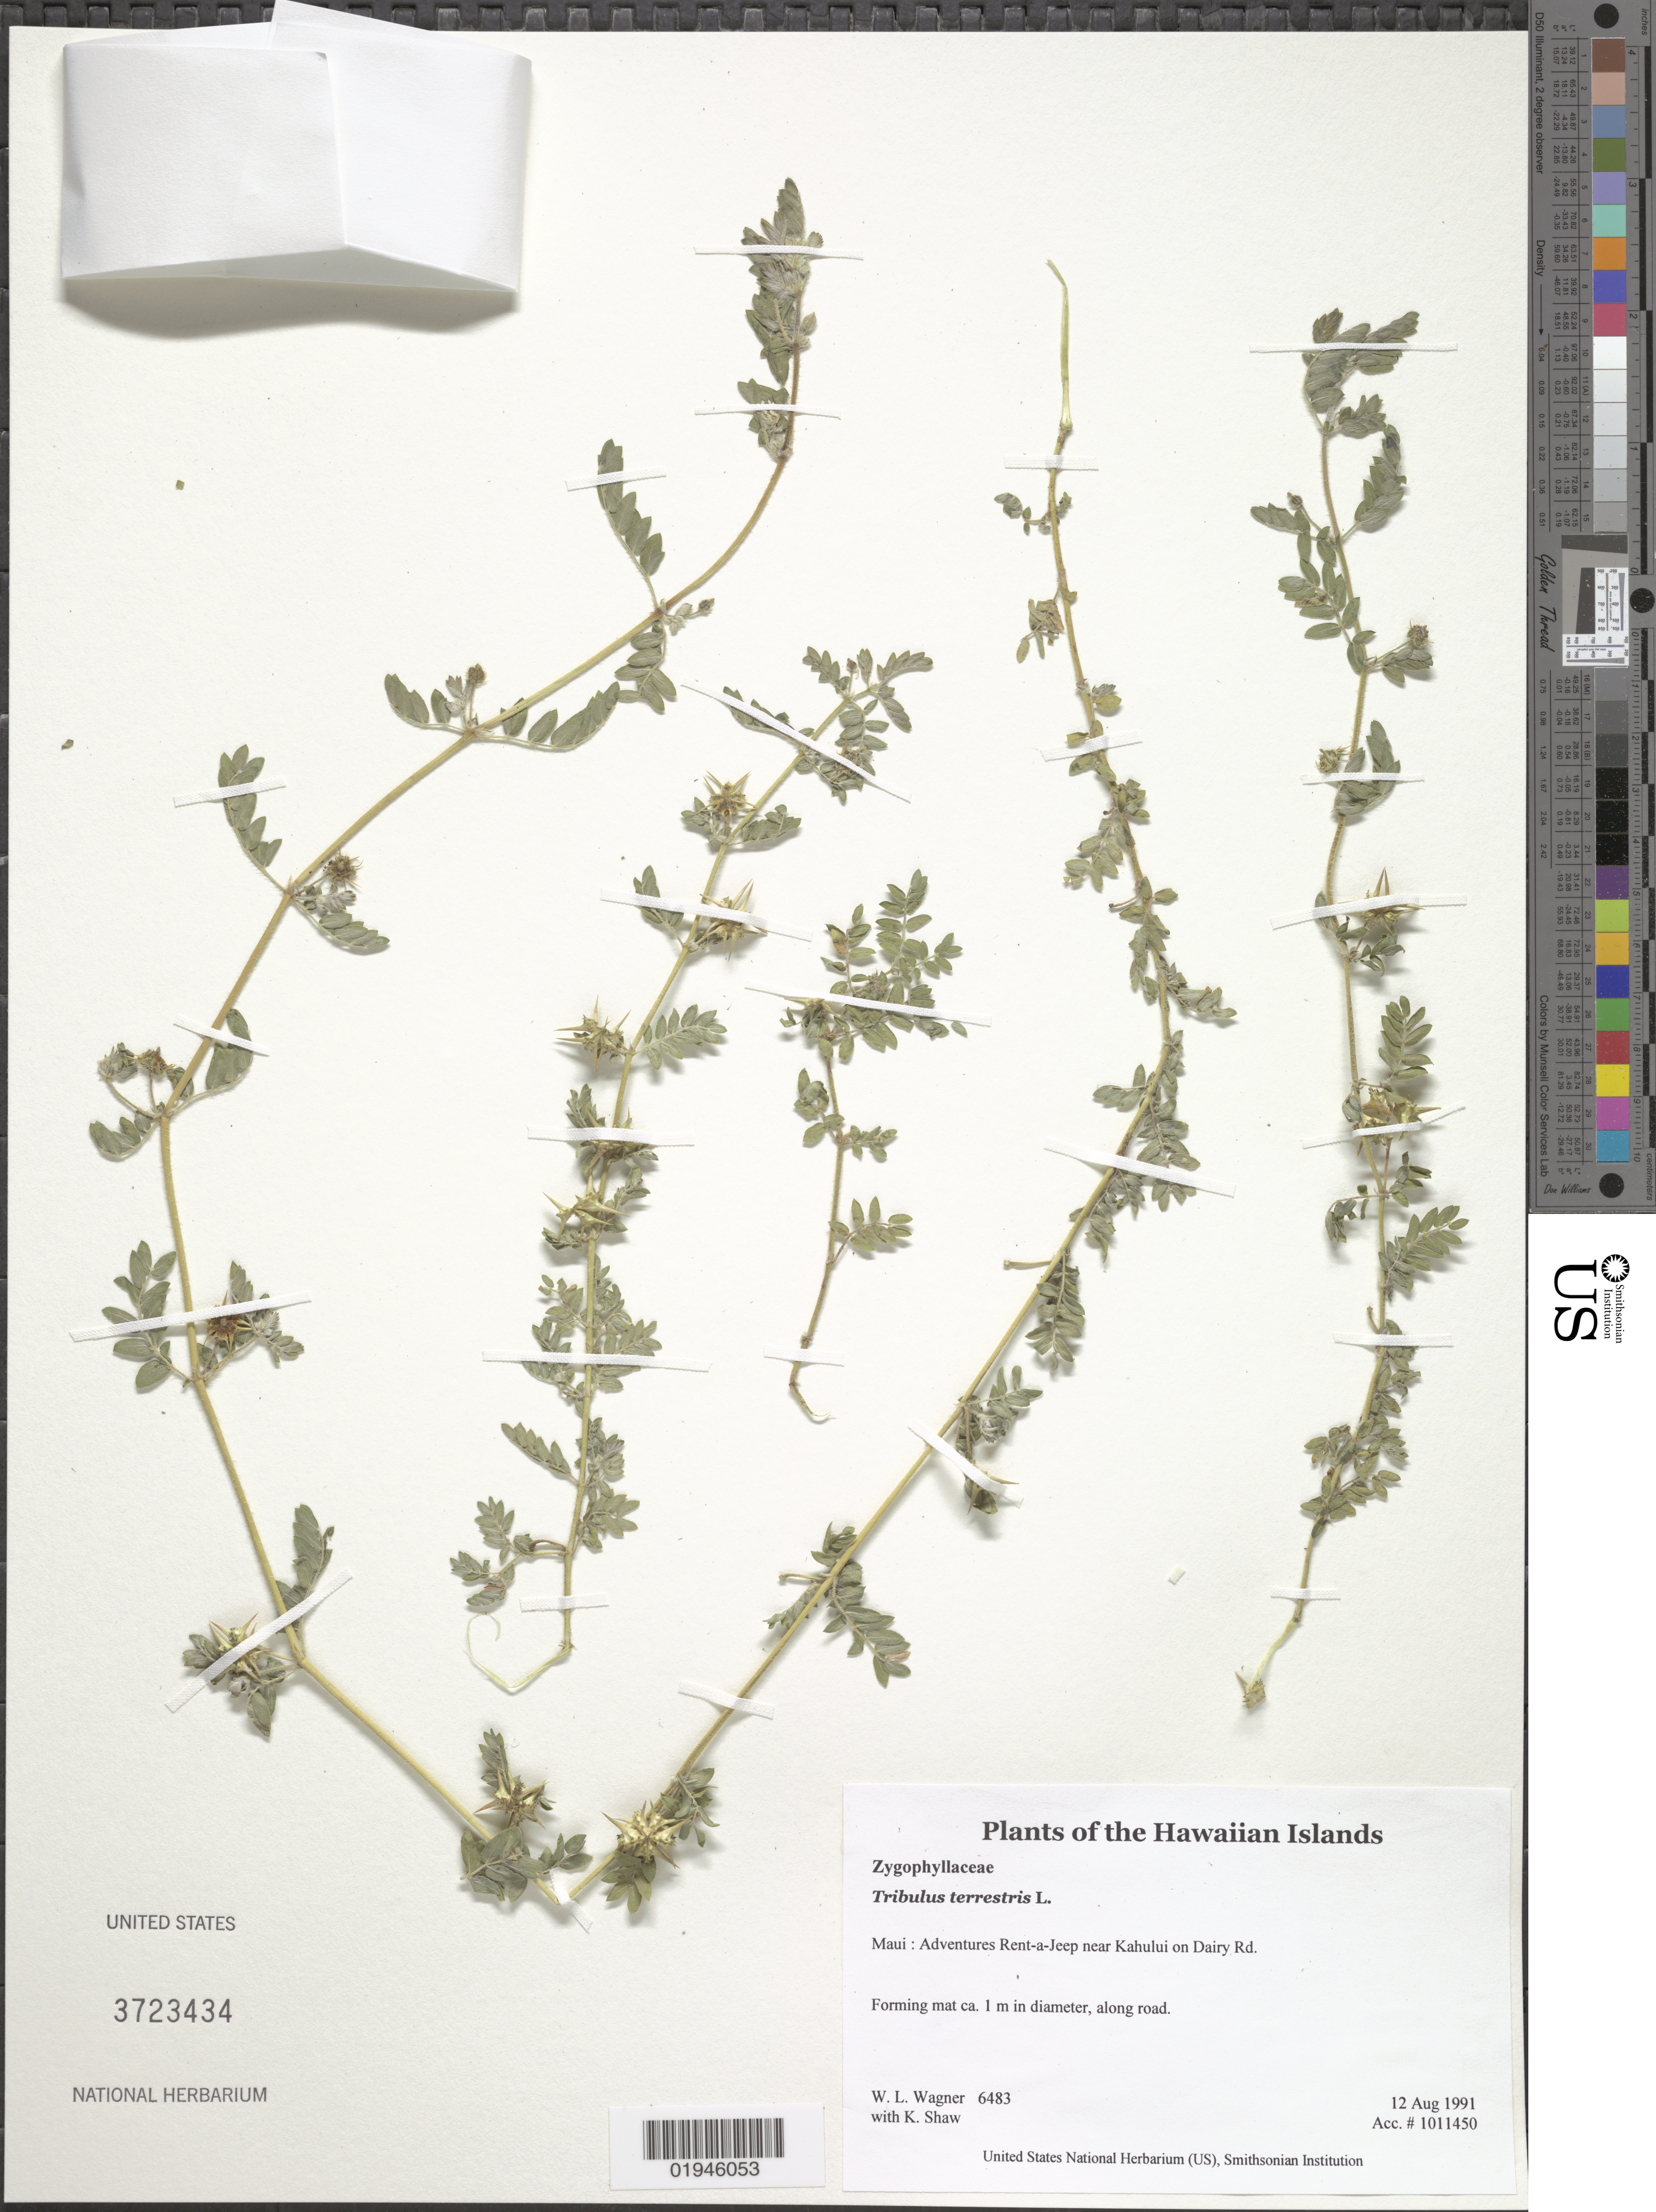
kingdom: Plantae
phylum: Tracheophyta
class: Magnoliopsida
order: Zygophyllales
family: Zygophyllaceae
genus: Tribulus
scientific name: Tribulus terrestris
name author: L.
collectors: W. L. Wagner & K. Shaw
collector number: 6483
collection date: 1991-08-12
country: United States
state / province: Hawaii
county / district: Maui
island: Maui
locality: Adventures Rent-a-Jeep near Kahului on Dairy Rd.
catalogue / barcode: US 3723434